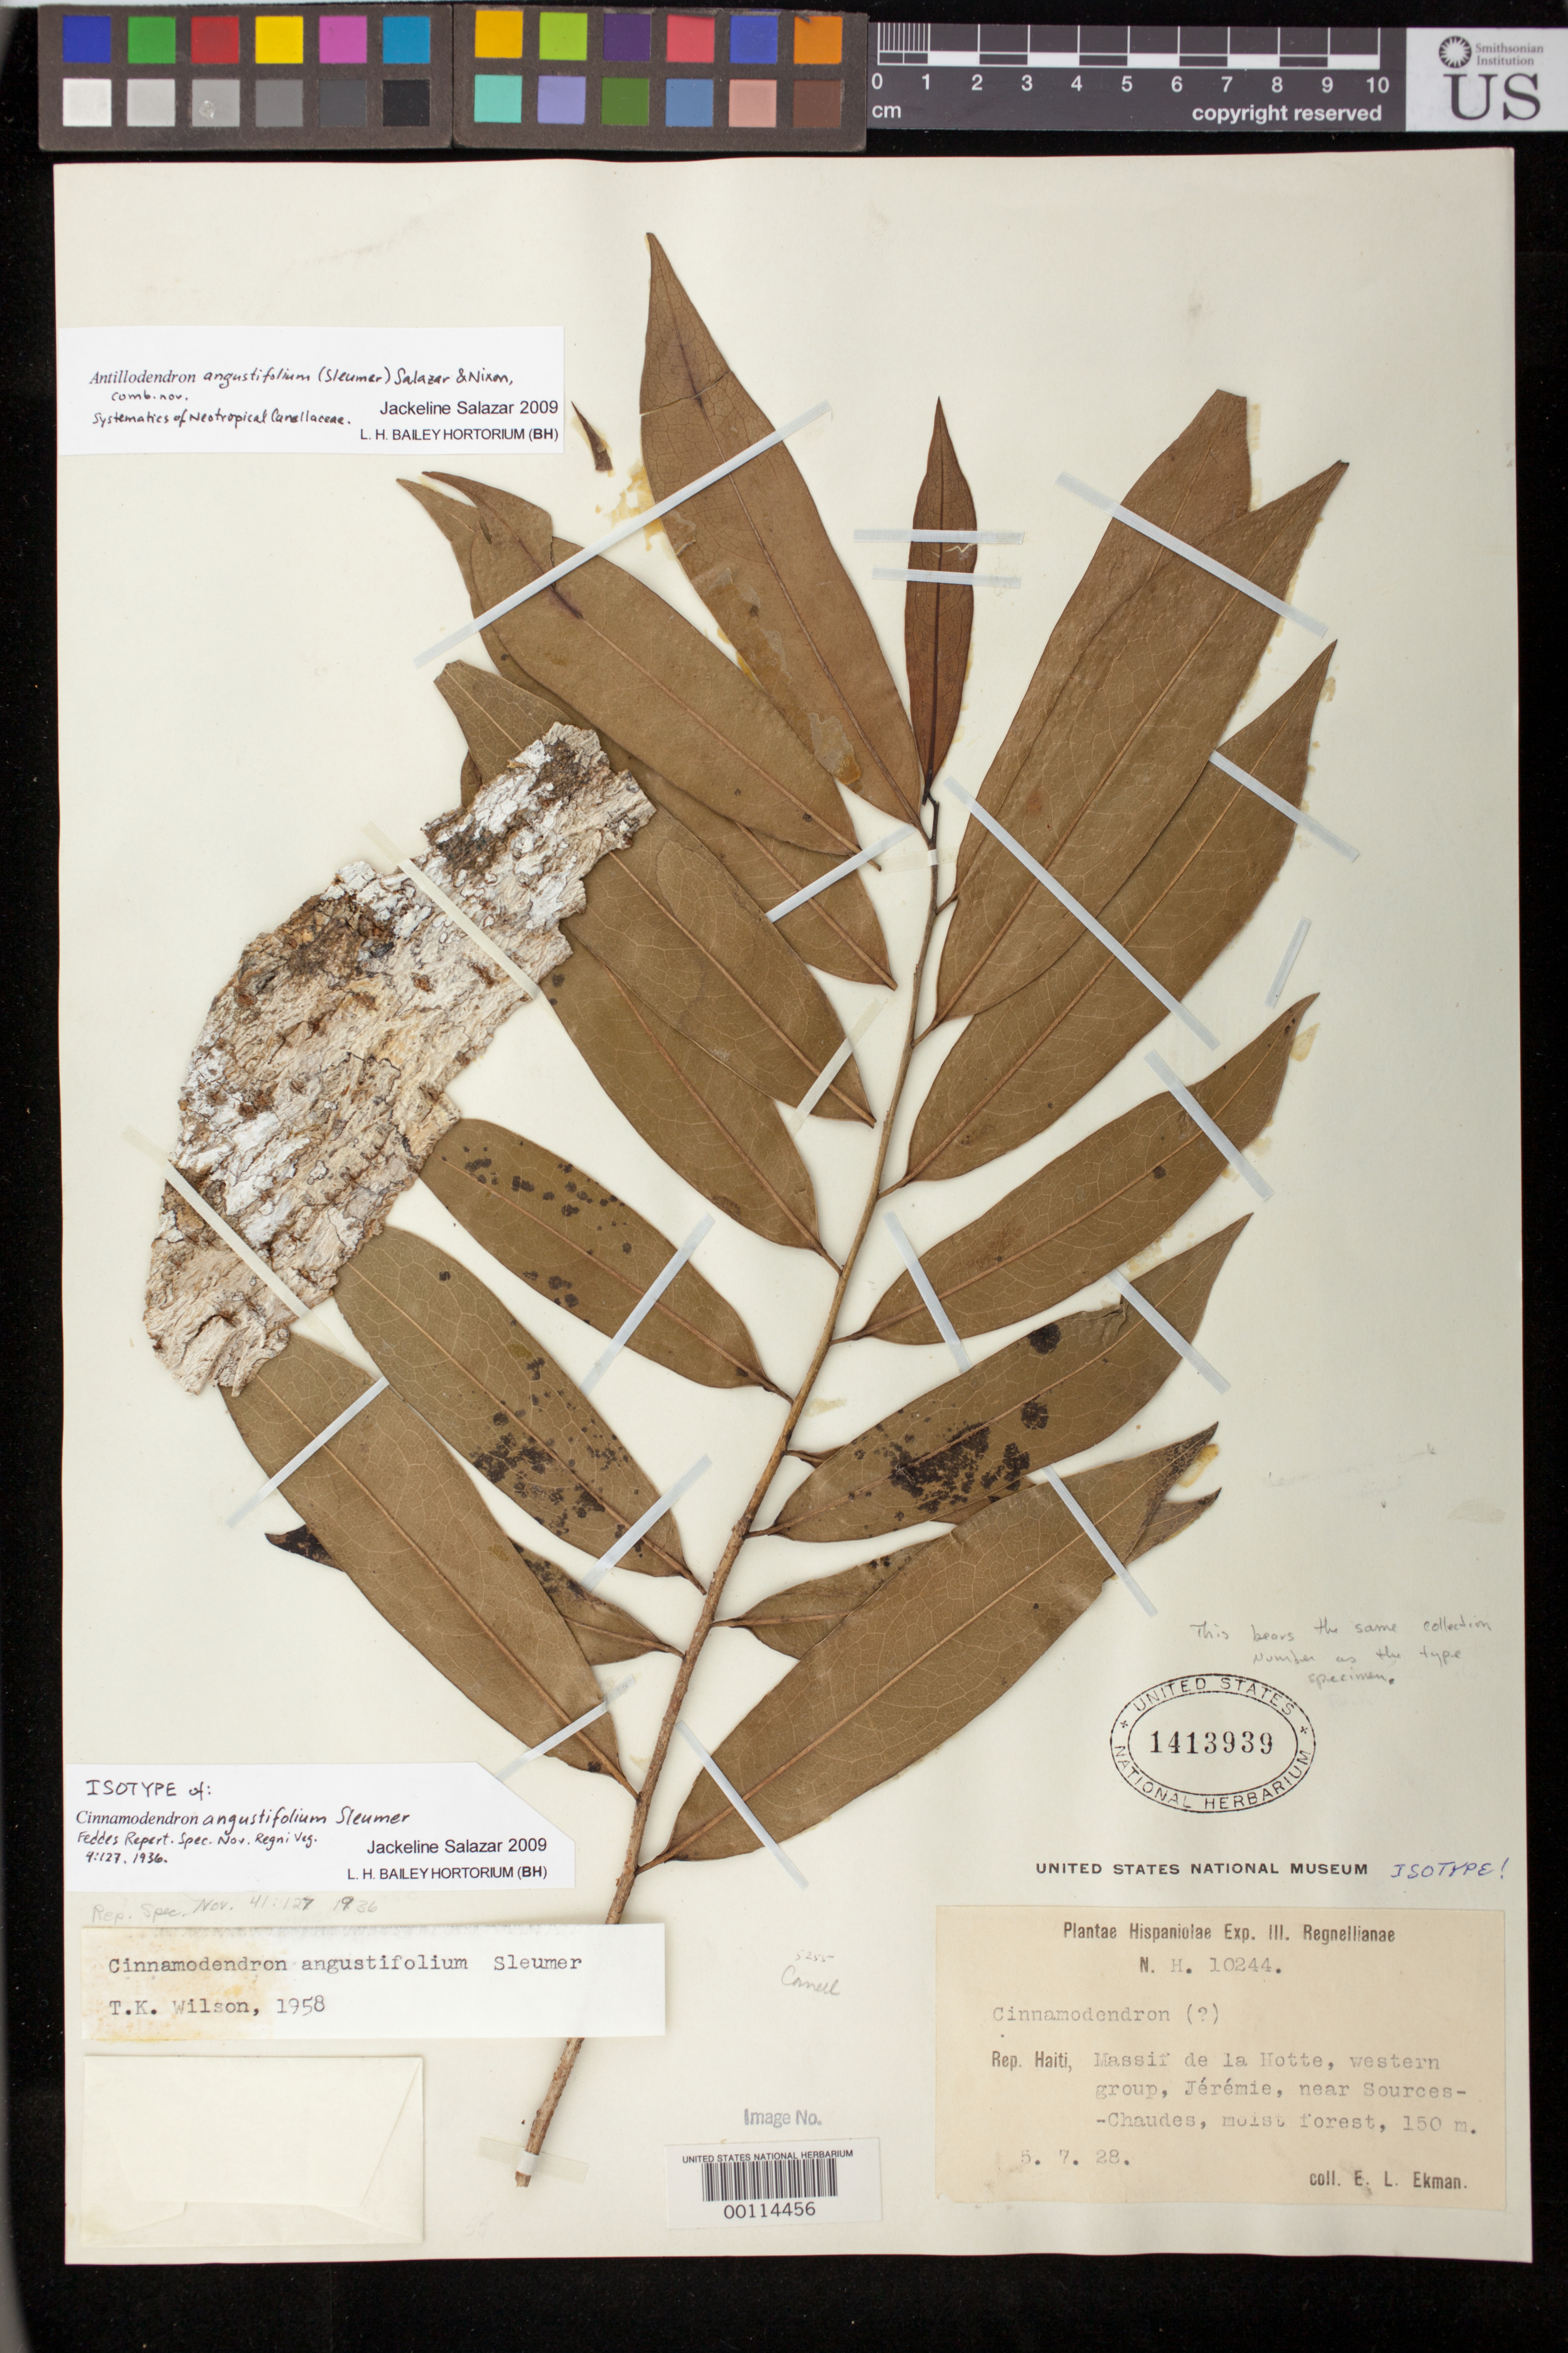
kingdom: Plantae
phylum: Tracheophyta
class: Magnoliopsida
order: Canellales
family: Canellaceae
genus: Cinnamodendron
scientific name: Cinnamodendron angustifolium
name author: Sleumer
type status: Isotype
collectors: E. L. Ekman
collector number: H 10244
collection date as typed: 5. 7. 28.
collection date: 1928-07-05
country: Haiti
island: Hispaniola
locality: Massif de La Hotte, western group, Jeremie, near Sources-Chaudes.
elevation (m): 150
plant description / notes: Annotated by J. Salazar (2009) as "Antillodendron angustifolium (Sleumer) Salazar & Nixon, comb. nov.", name not validly published (thesis only)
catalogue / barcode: US 1413939